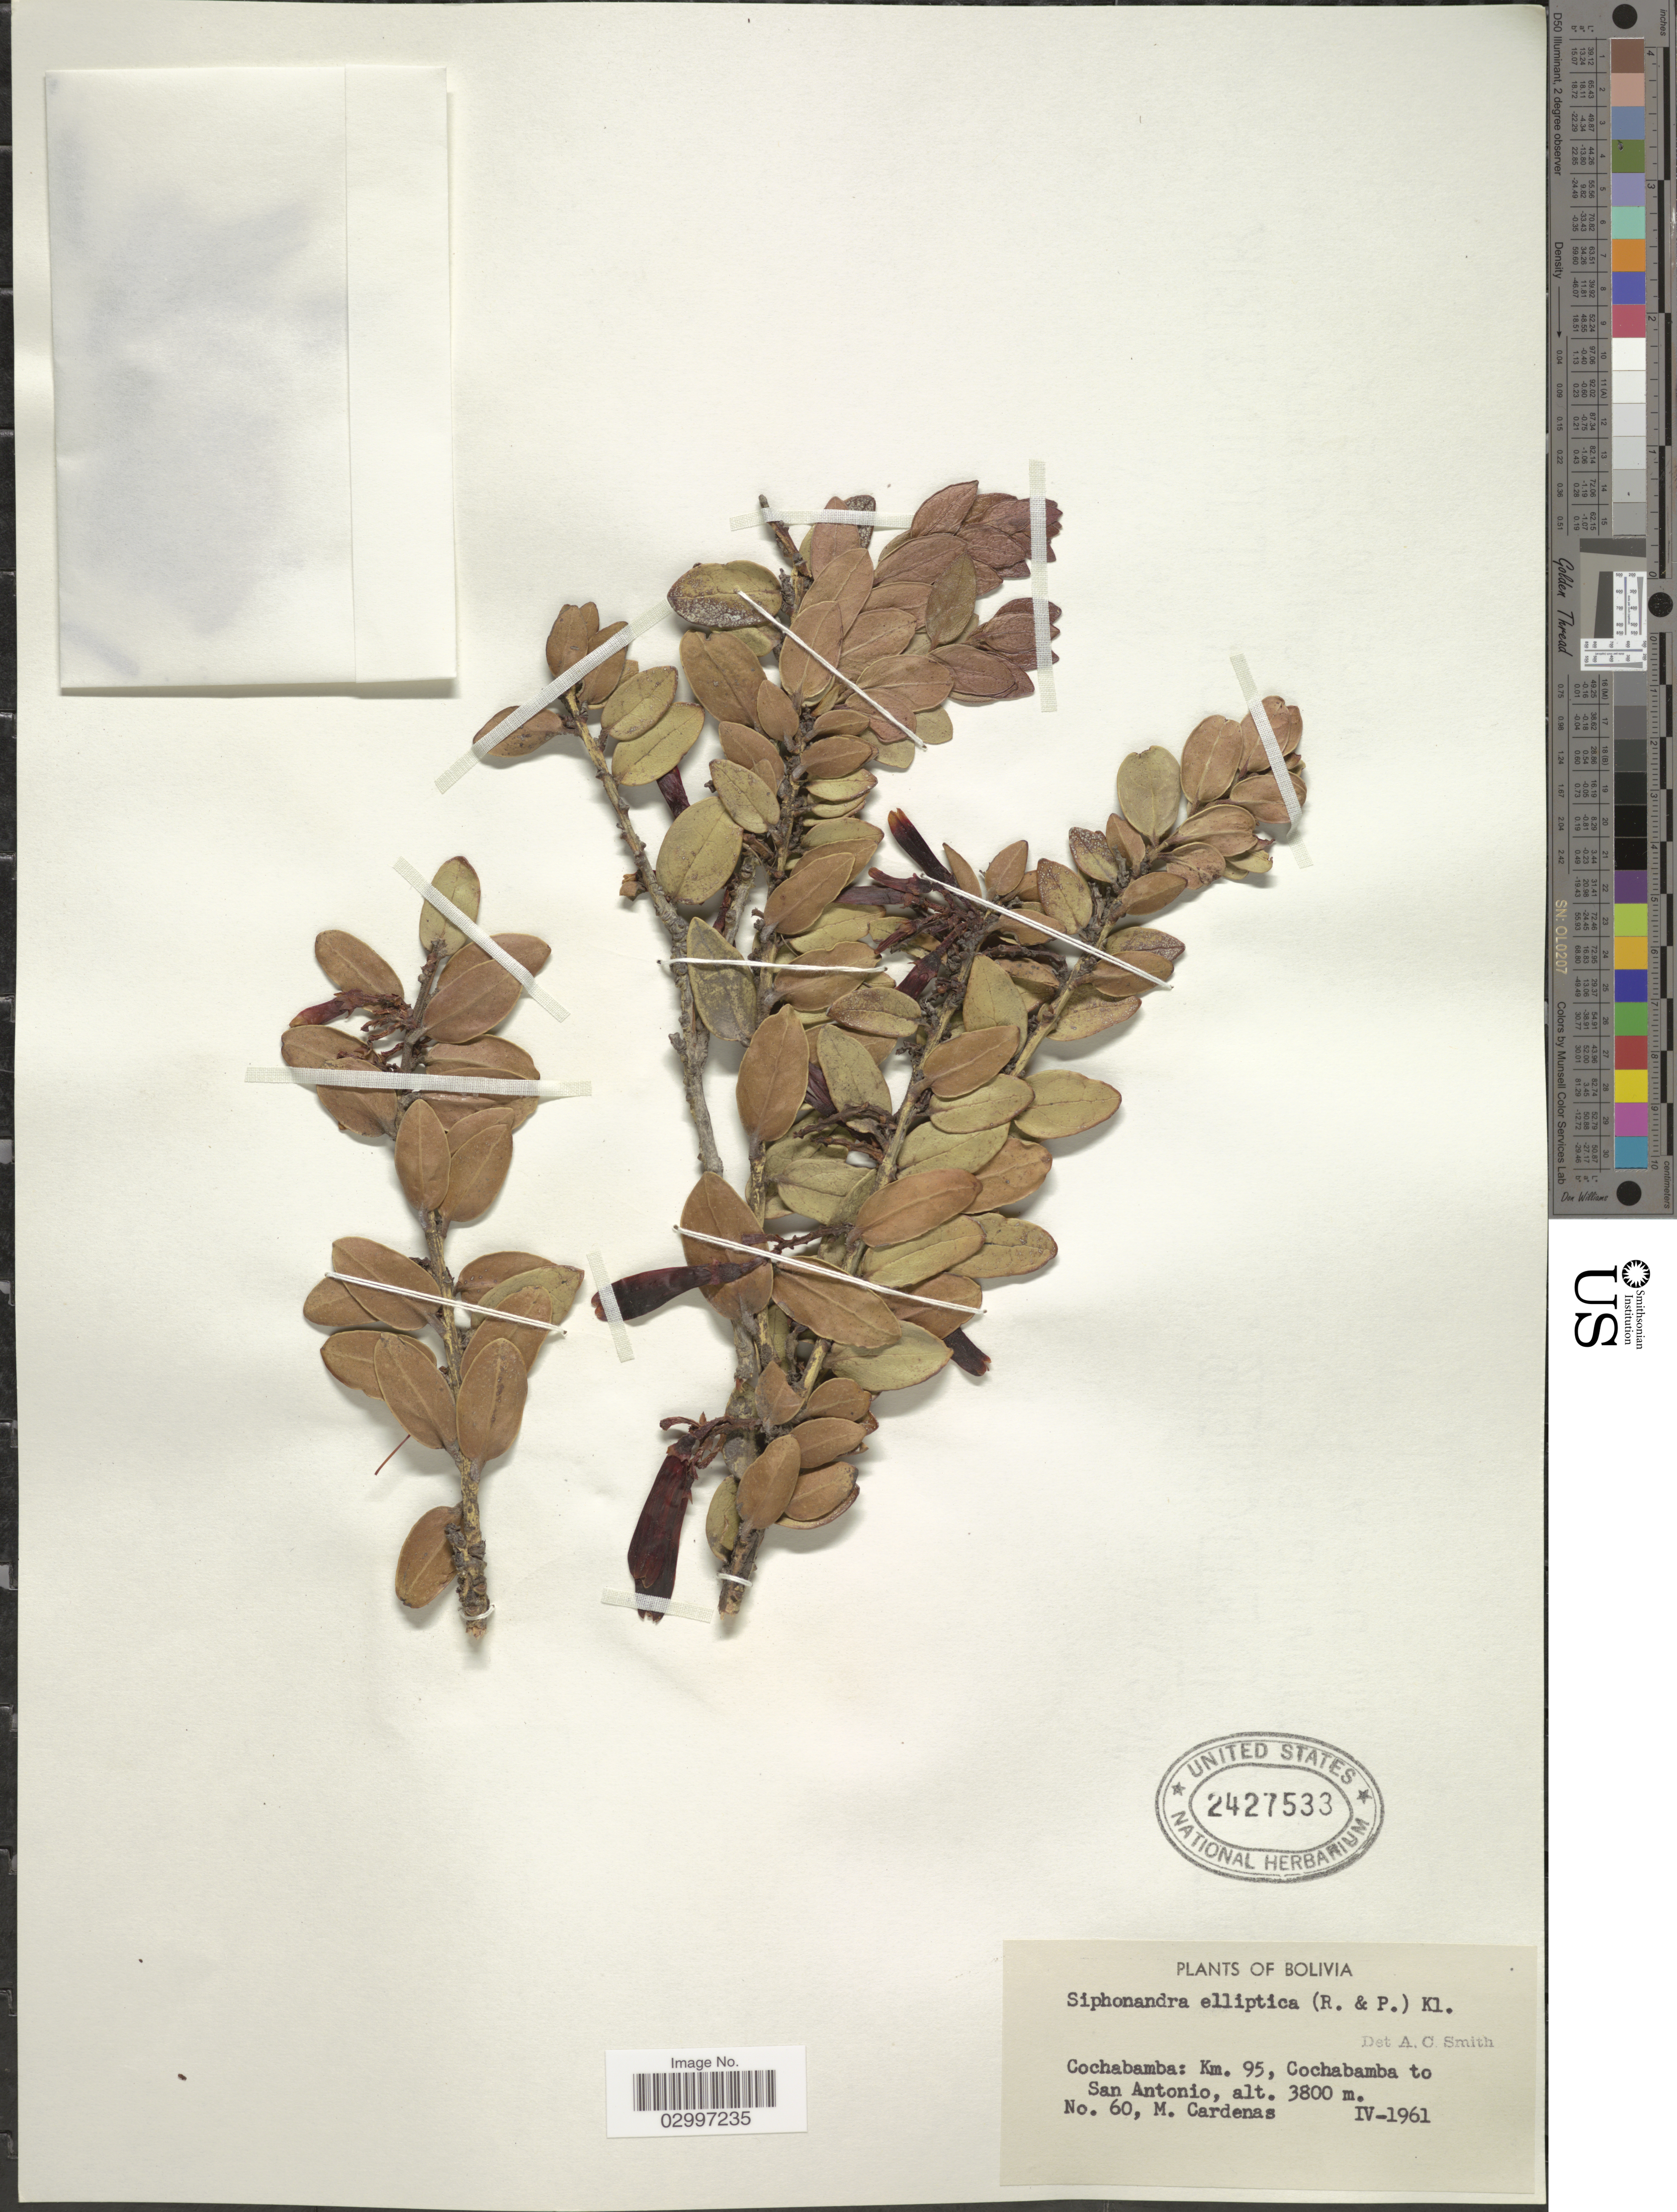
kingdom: Plantae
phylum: Tracheophyta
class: Magnoliopsida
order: Ericales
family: Ericaceae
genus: Siphonandra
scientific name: Siphonandra elliptica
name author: (Ruiz & Pav. ex D. Don) Klotzsch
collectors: M. Cárdenas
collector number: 60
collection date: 1961-04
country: Bolivia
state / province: Cochabamba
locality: Km. 95, Cochabamba to San Antonio.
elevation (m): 3800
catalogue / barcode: US 2427533